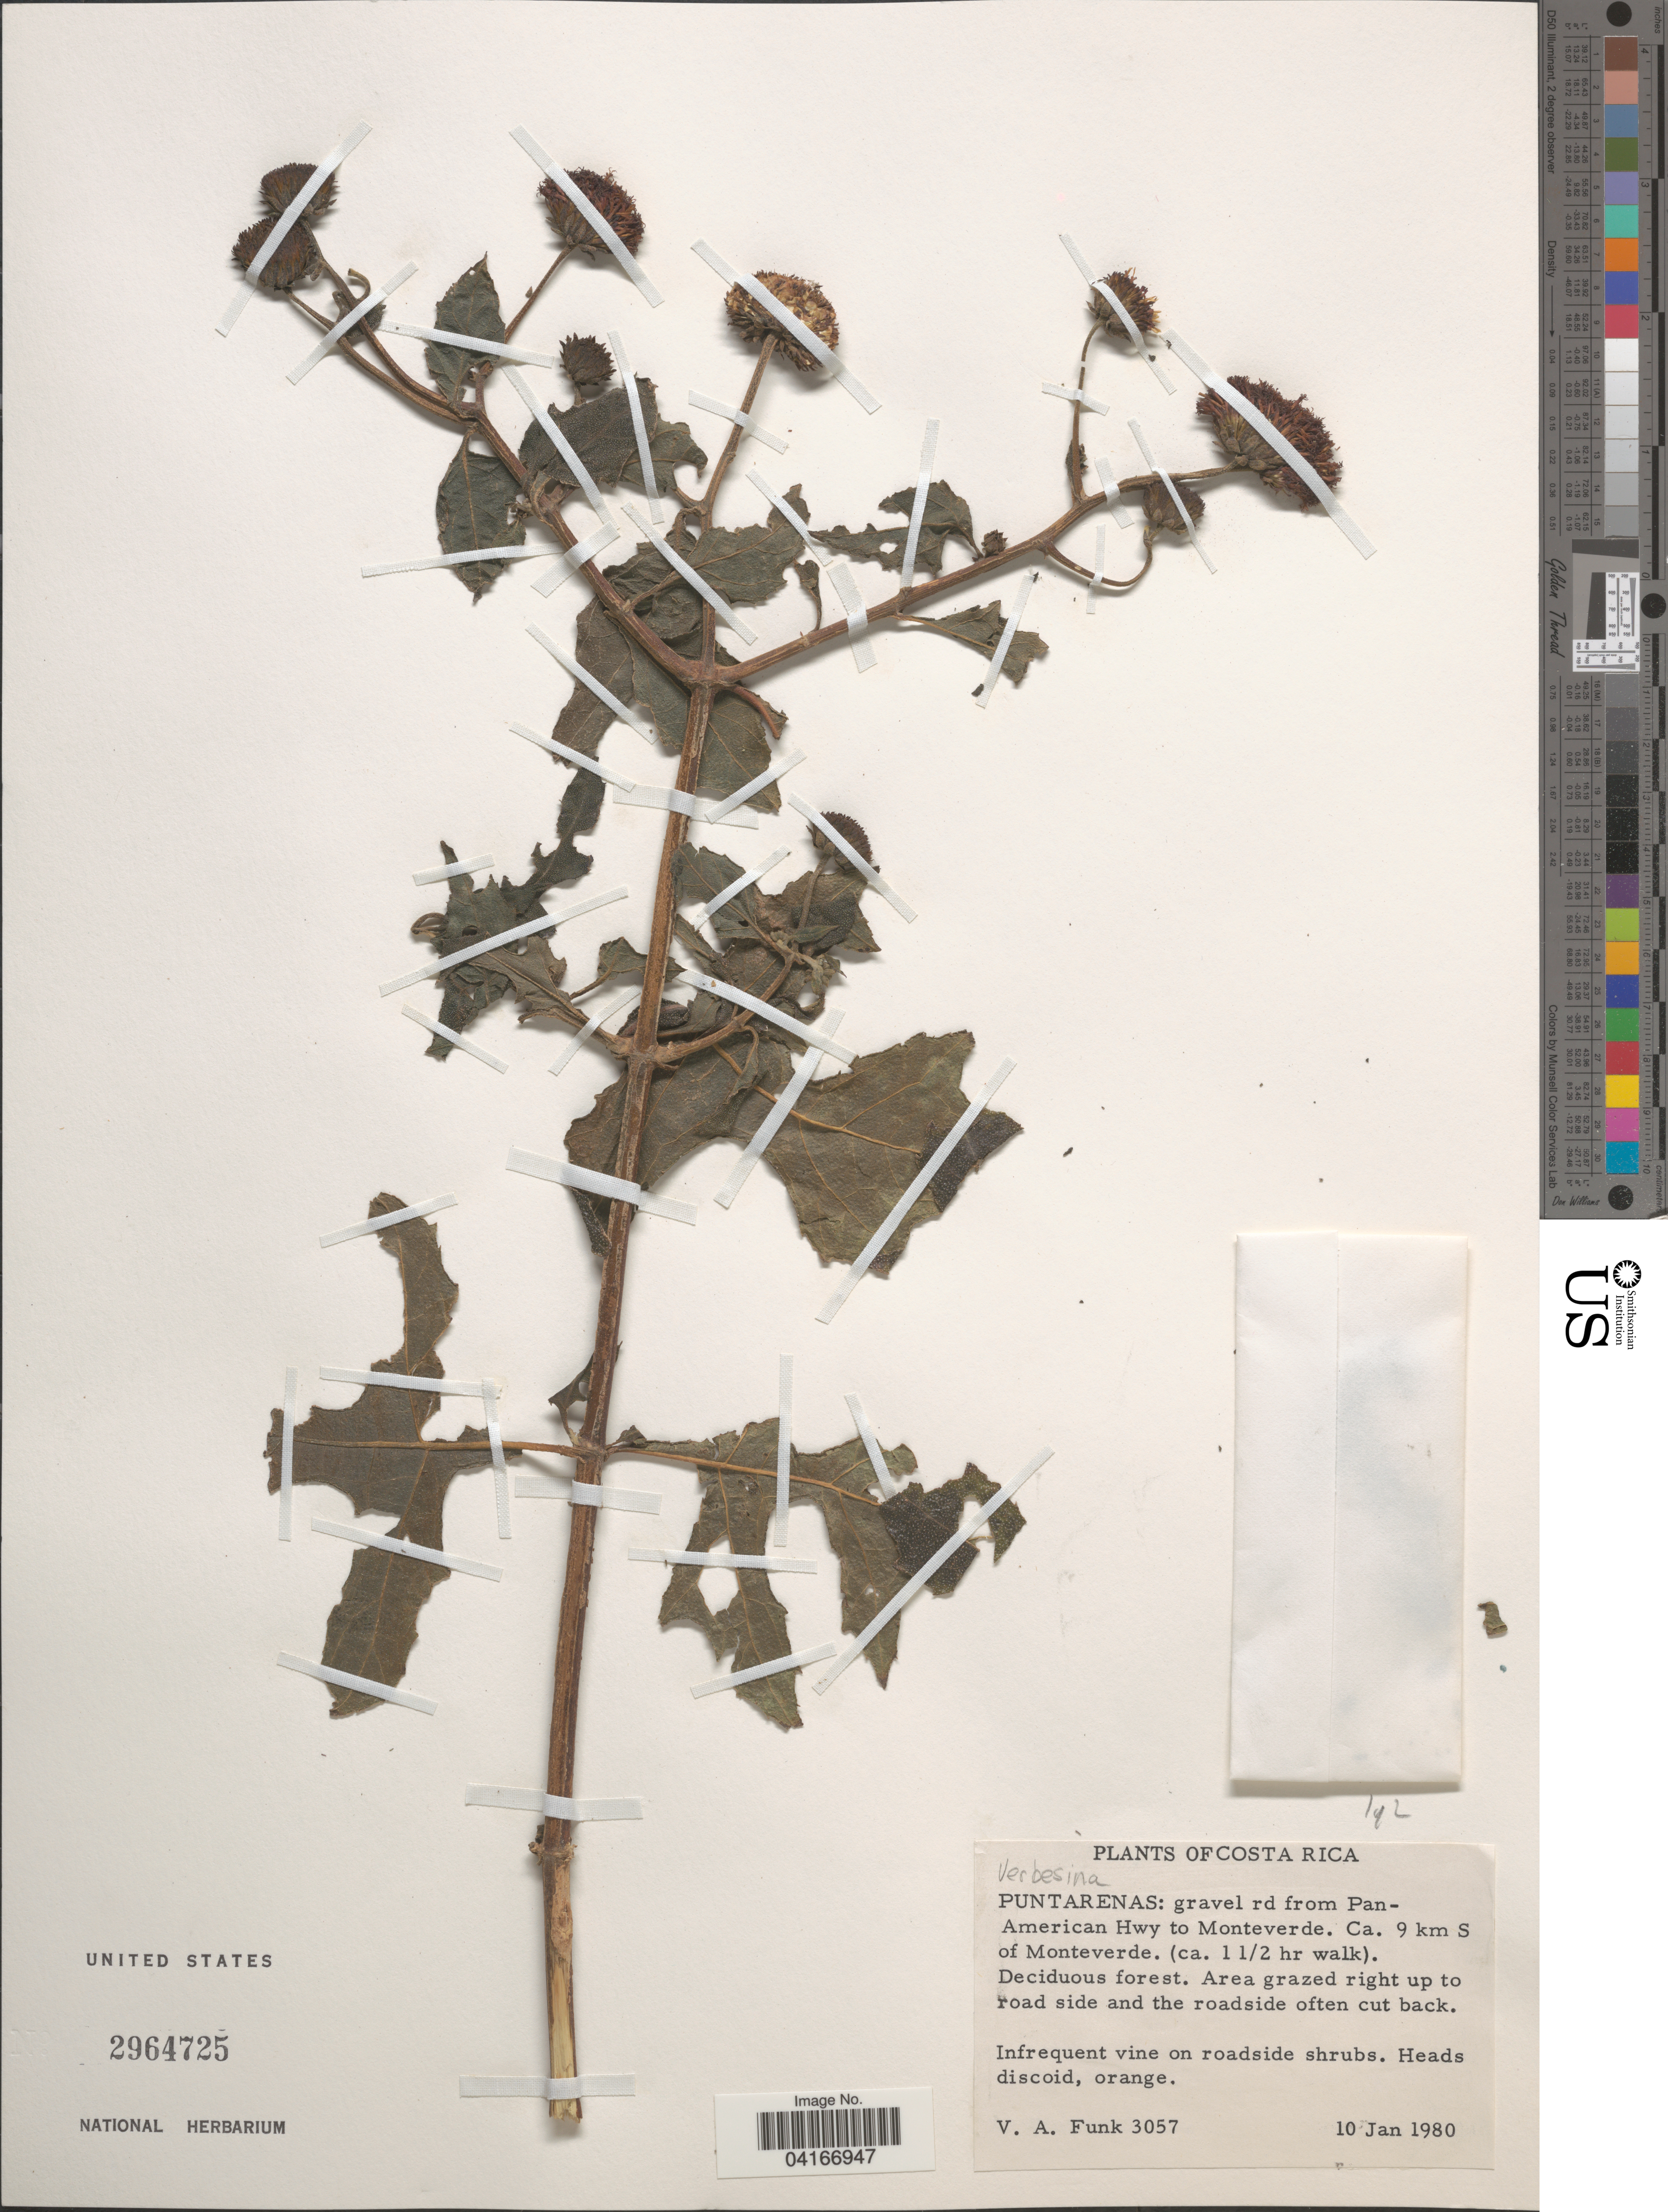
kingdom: Plantae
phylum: Tracheophyta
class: Magnoliopsida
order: Asterales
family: Asteraceae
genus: Verbesina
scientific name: Verbesina sp.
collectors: V. Funk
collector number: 3057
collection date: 1980-01-10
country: Costa Rica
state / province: Puntarenas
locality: Gravel rd from Pan-American Hwy to Monteverde. Ca. 9 km S of Monteverde. (ca. 1 1/2 hr walk).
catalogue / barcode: US 2964725